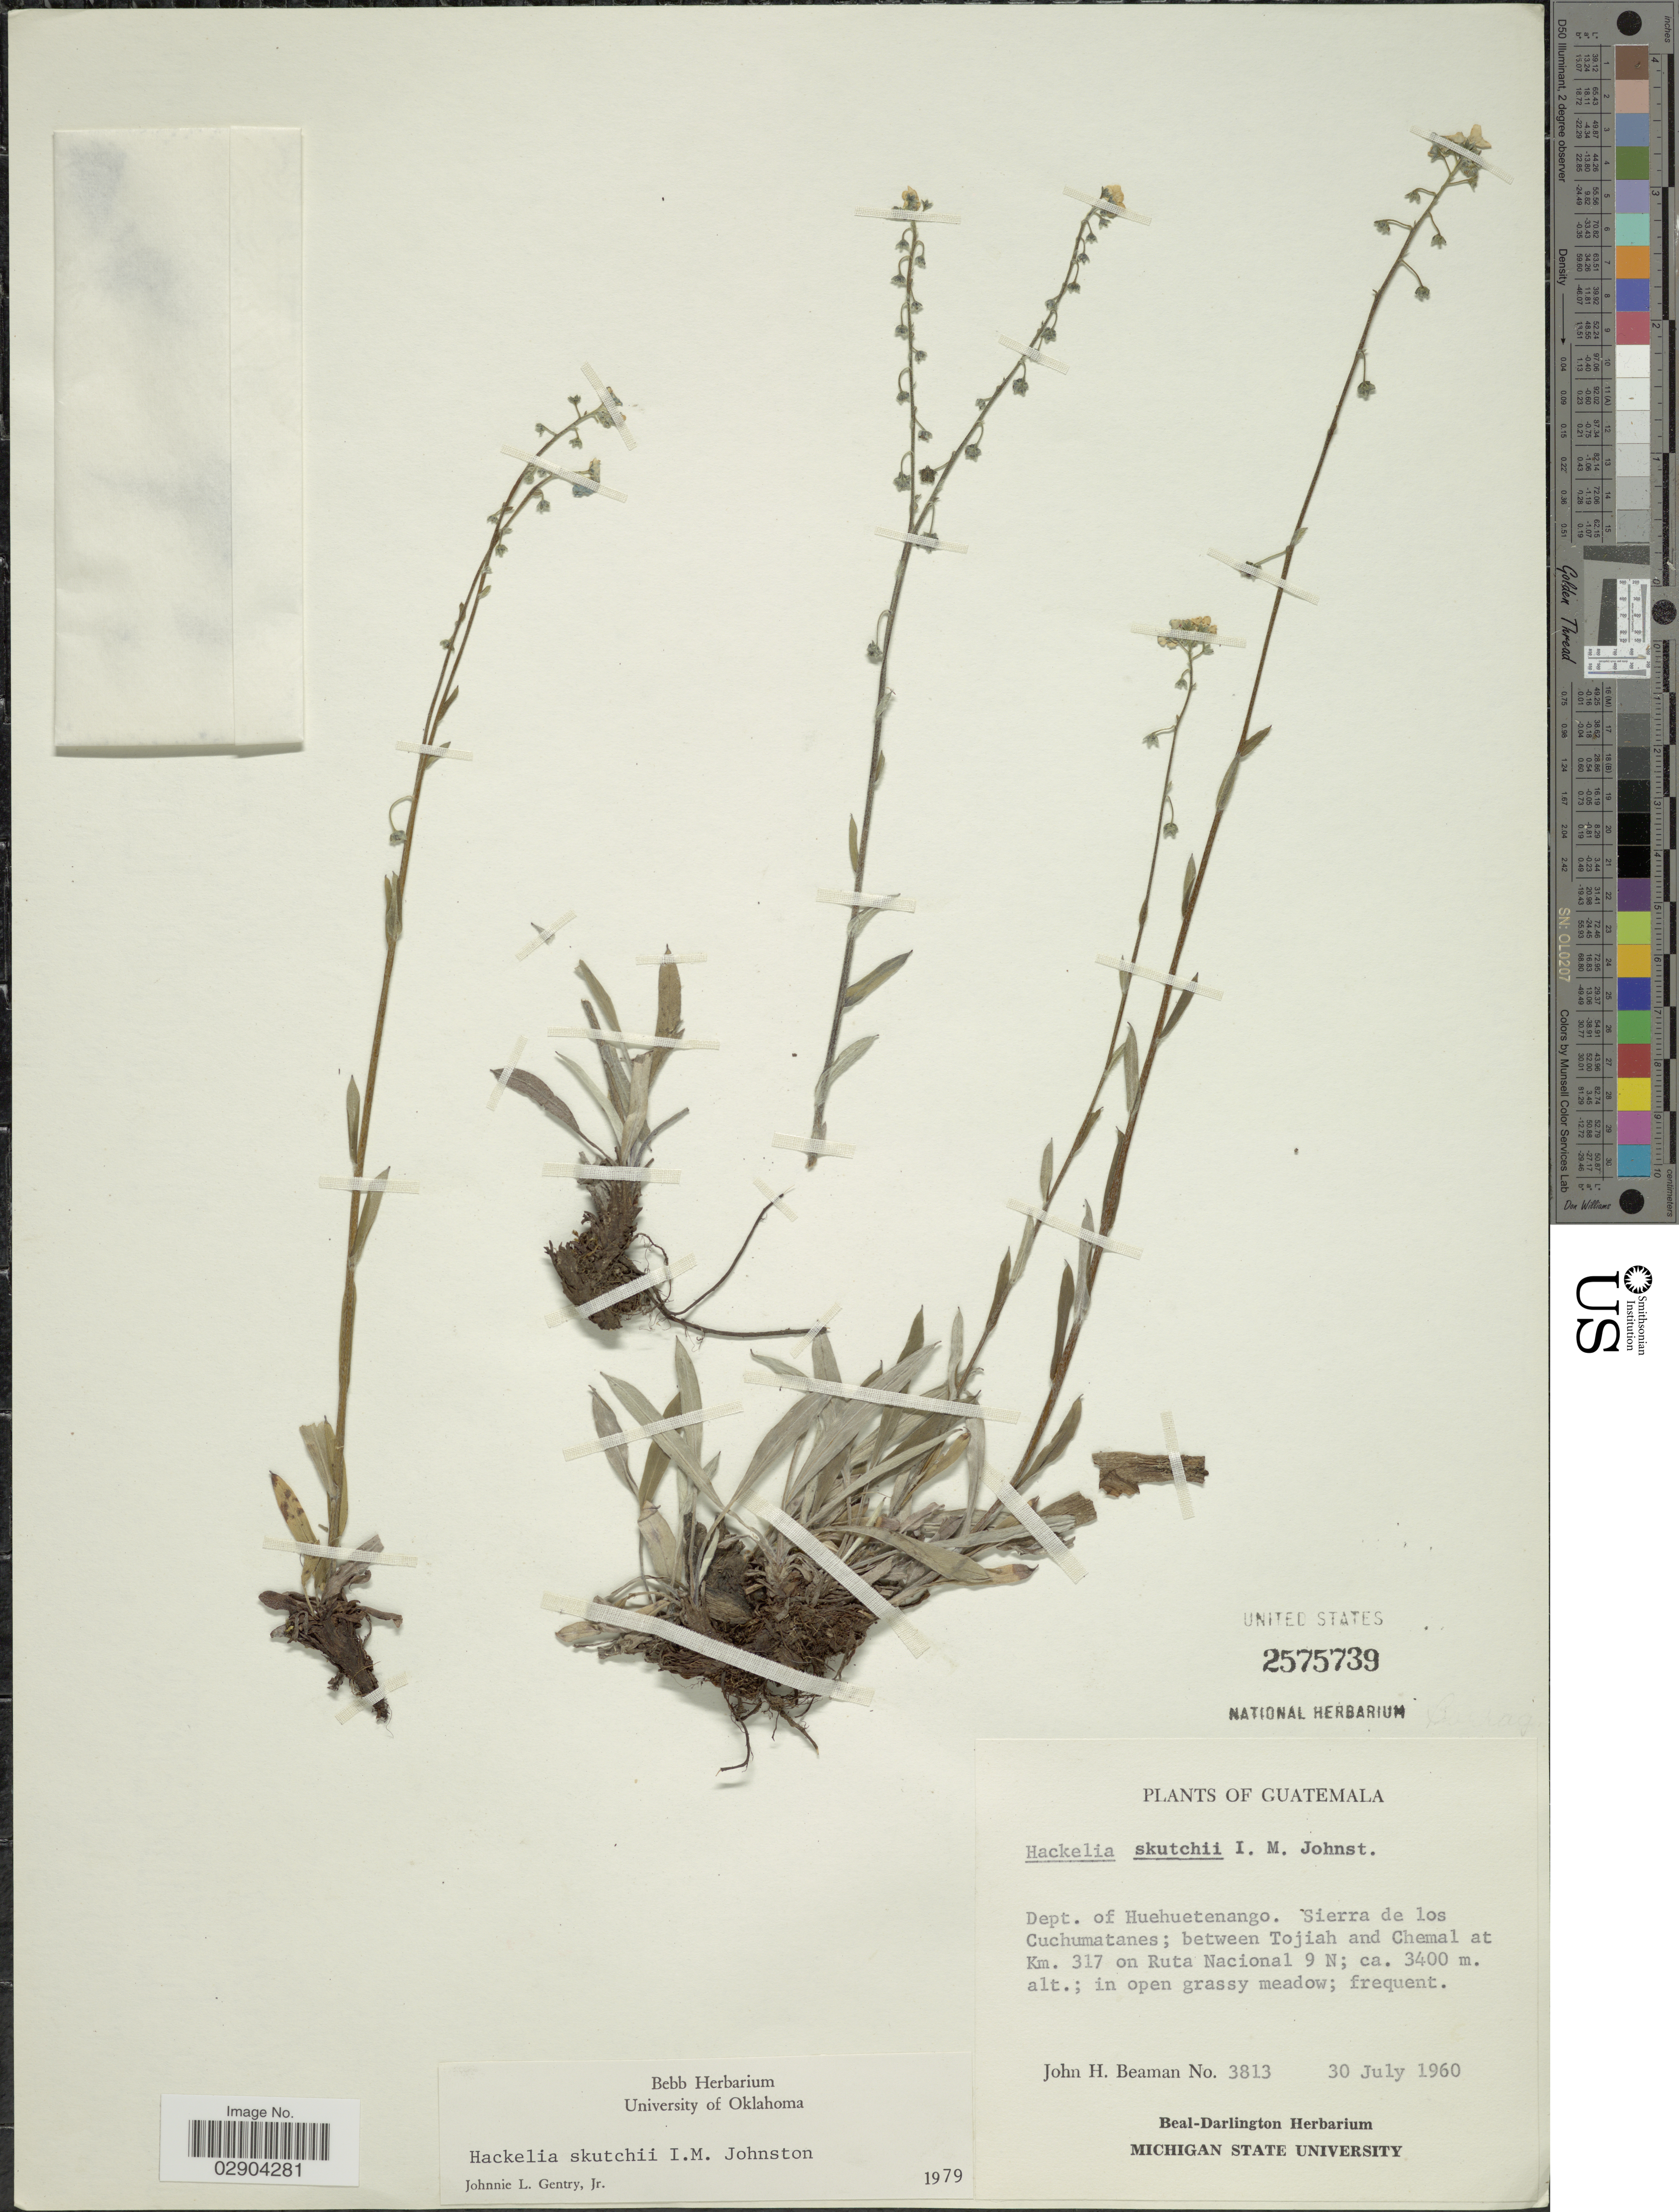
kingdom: Plantae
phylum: Tracheophyta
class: Magnoliopsida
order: Boraginales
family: Boraginaceae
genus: Hackelia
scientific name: Hackelia skutchii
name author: I.M. Johnst.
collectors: J. H. Beaman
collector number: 3813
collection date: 1960-07-30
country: Guatemala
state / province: Huehuetenango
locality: Dept. of Huehuetenango. Sierra de los Cuchumatanes; between Tojiah and Chemal at Km. 317 on Ruta Nacional 9 N.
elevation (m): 3400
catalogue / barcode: US 2575739